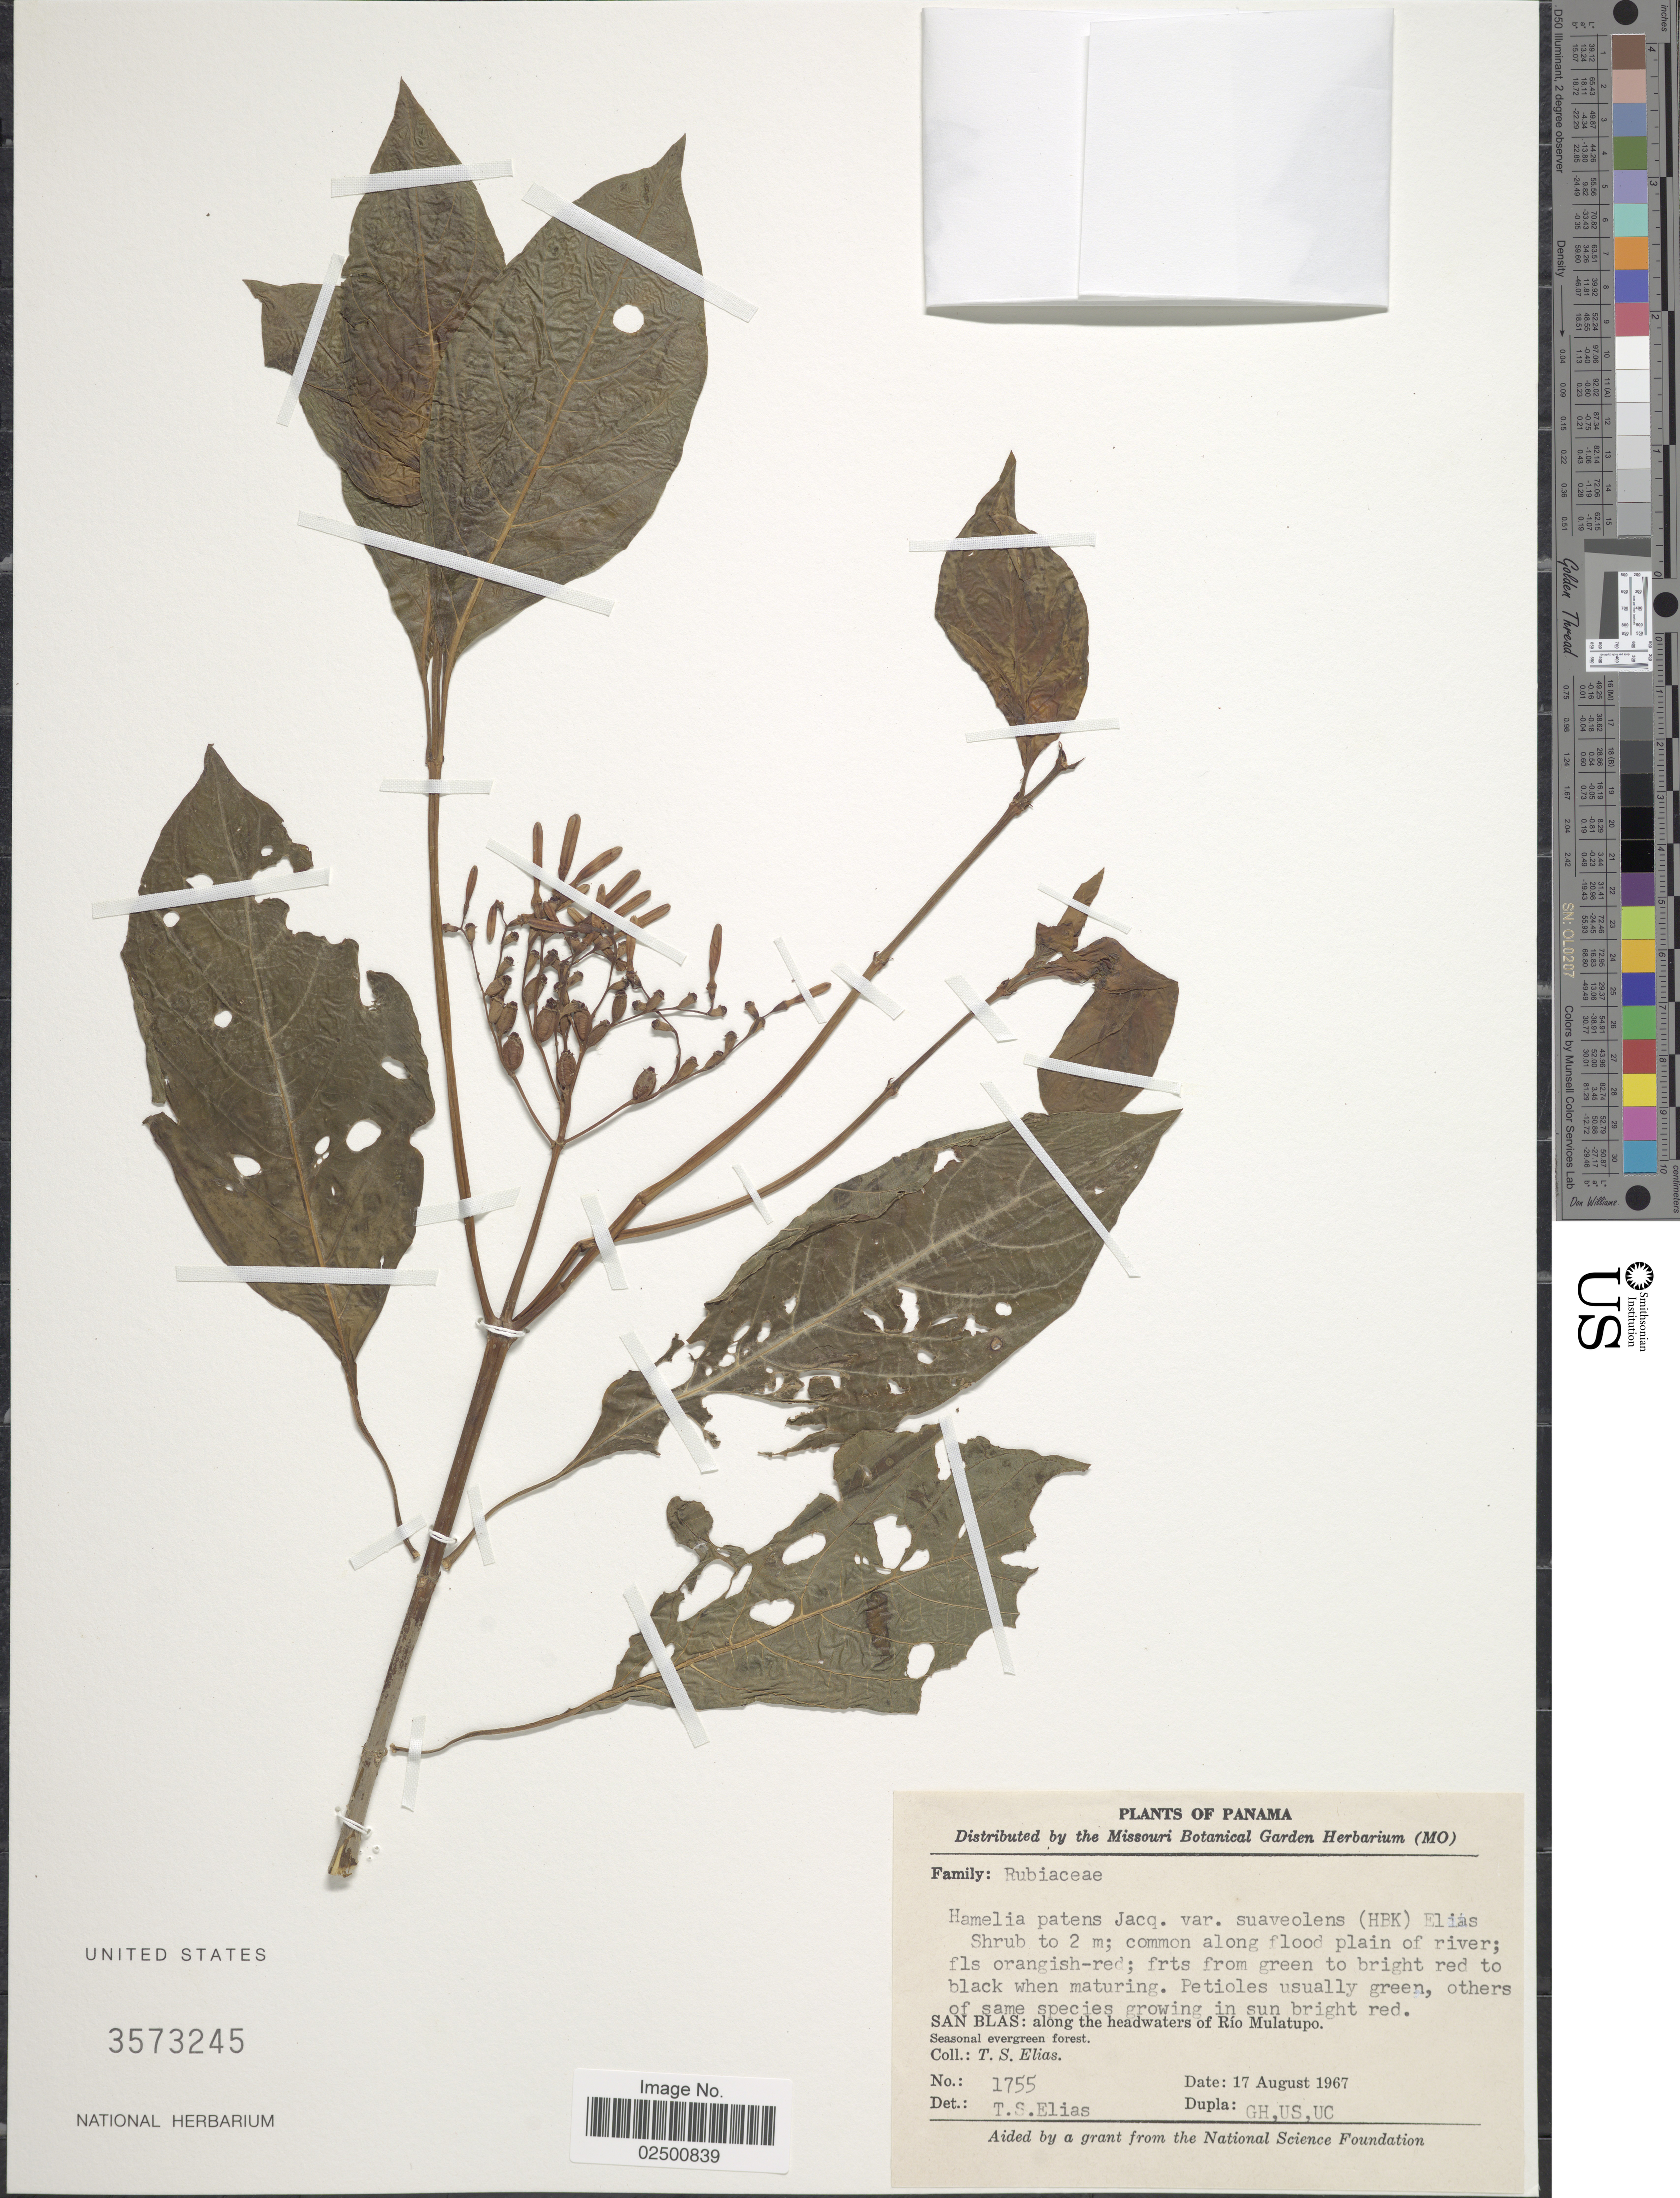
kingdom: Plantae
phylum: Tracheophyta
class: Magnoliopsida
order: Gentianales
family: Rubiaceae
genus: Hamelia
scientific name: Hamelia patens var. suaveolens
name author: (Kunth)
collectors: T. S. Elias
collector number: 1755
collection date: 1967-08-17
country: Panama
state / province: Kuna Yala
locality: San Blas: along the headwaters of Rio Mulatupo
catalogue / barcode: US 3573245